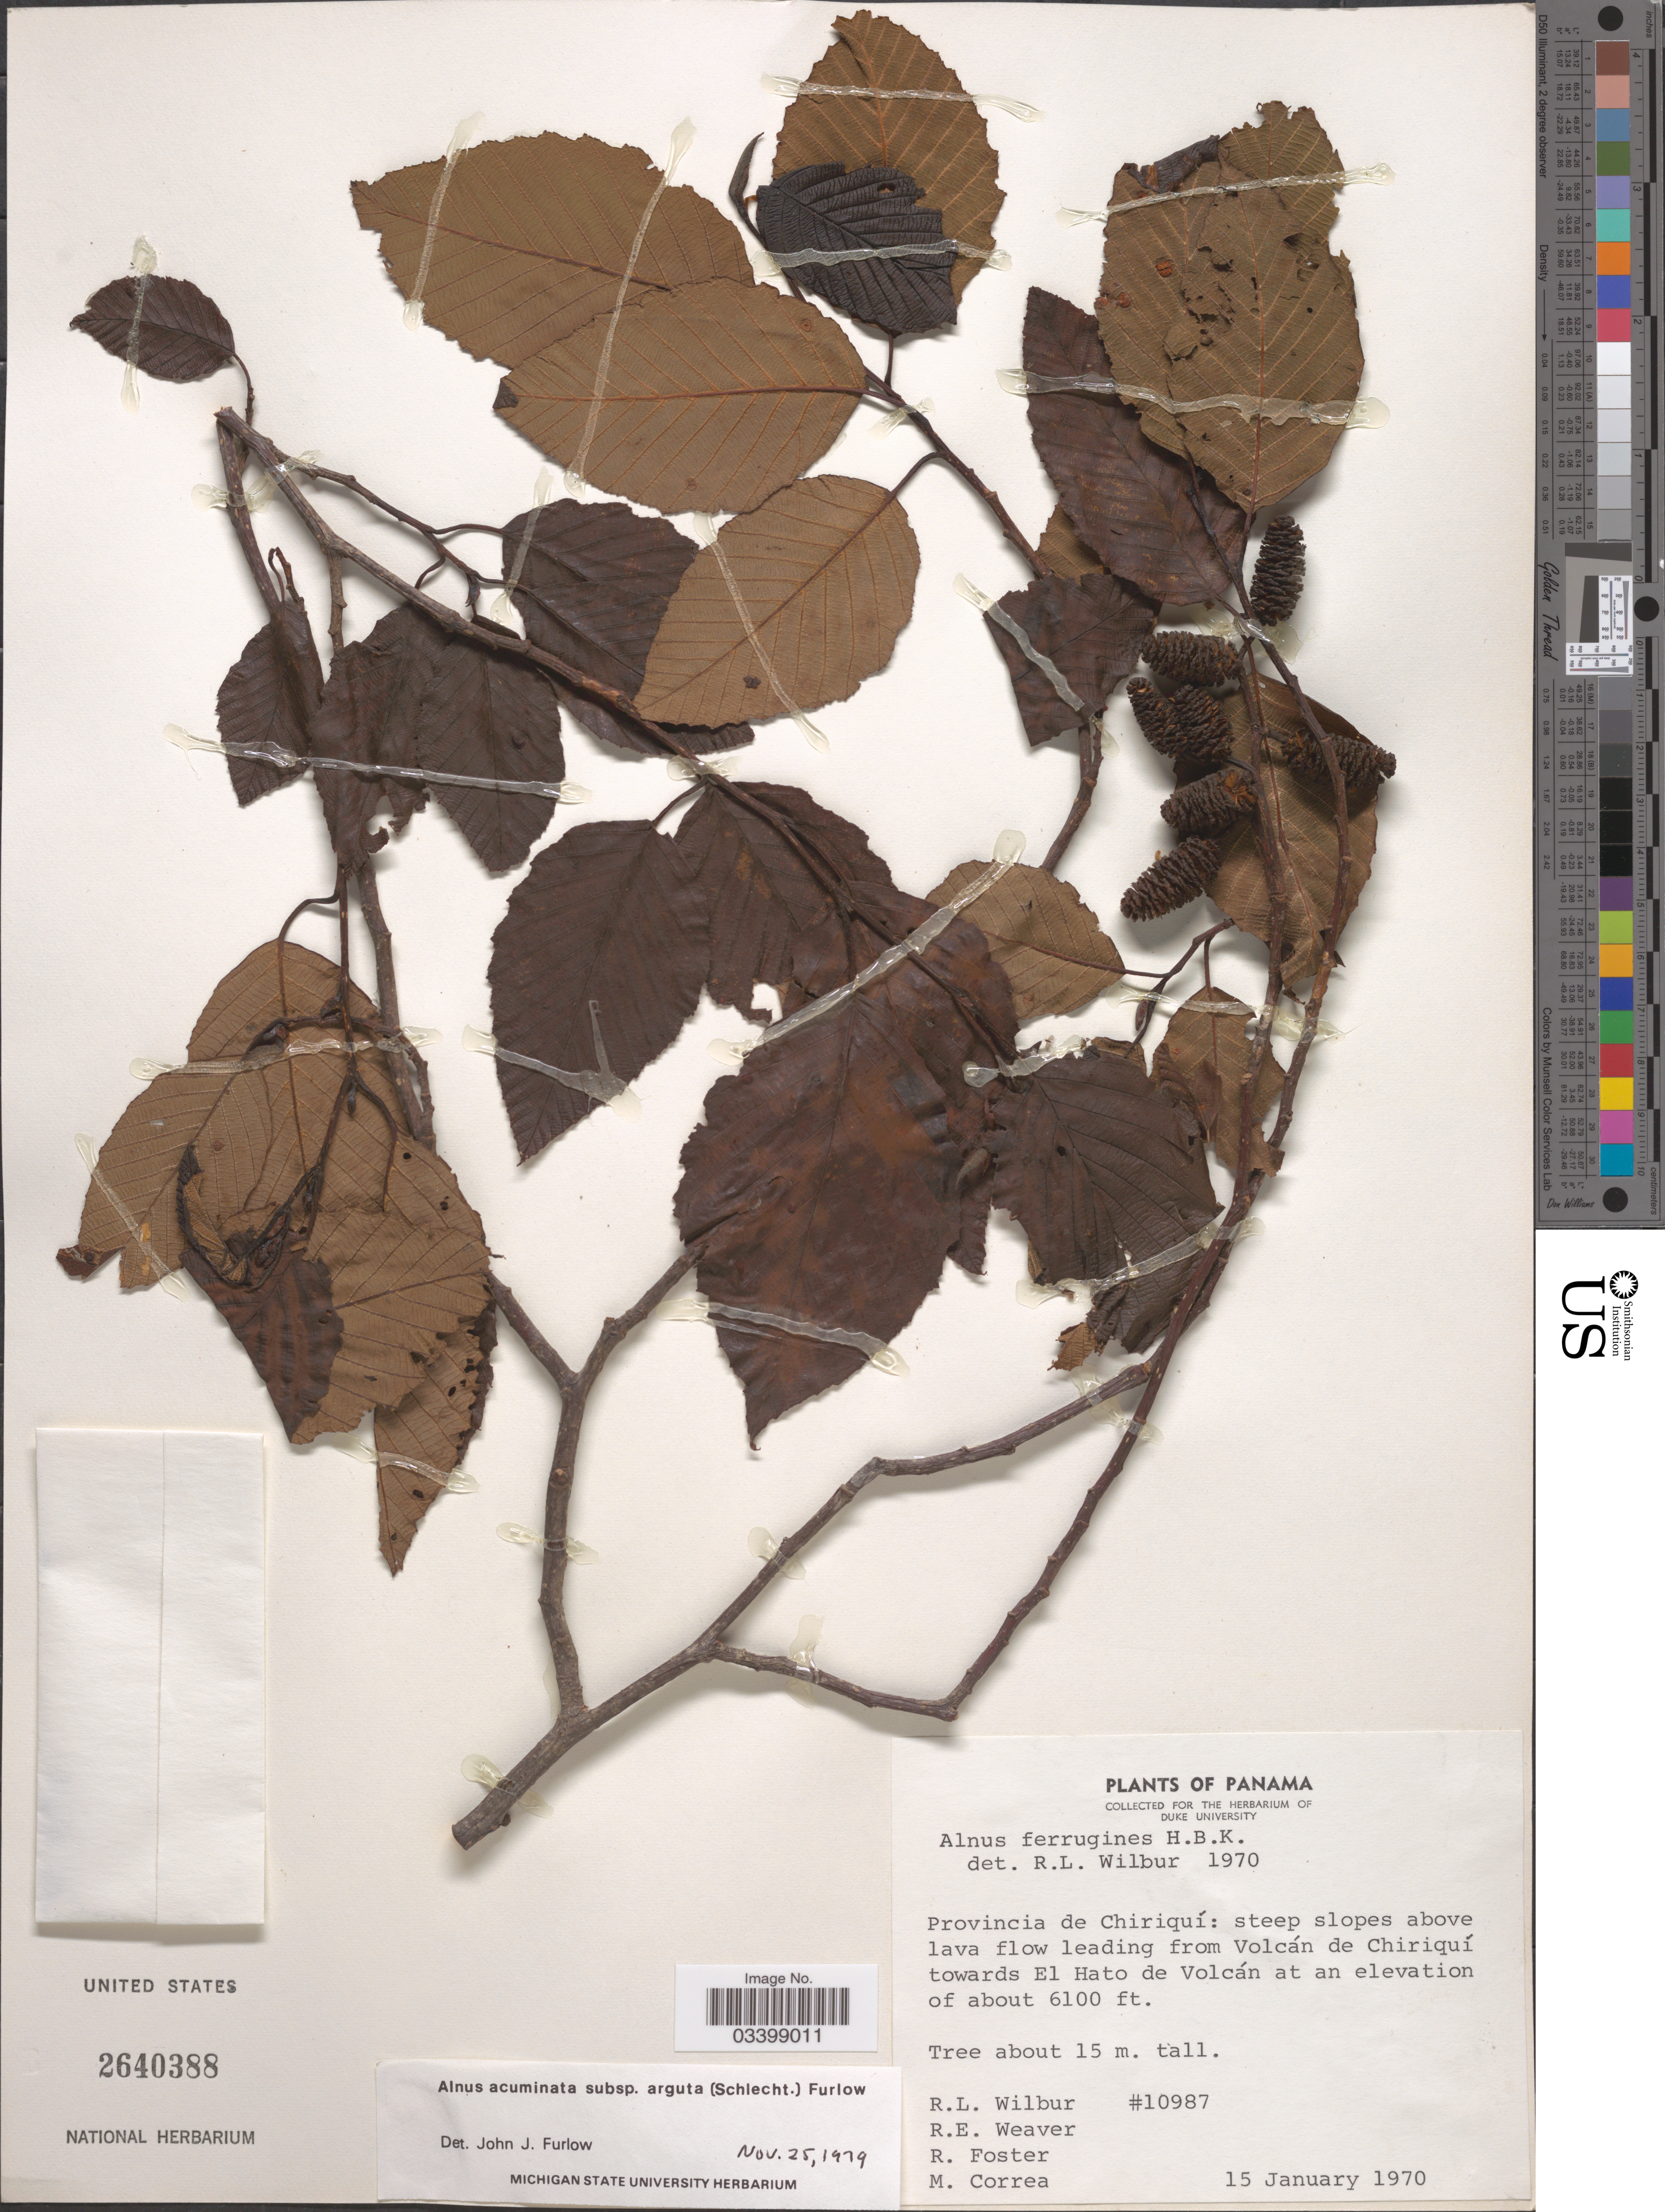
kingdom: Plantae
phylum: Tracheophyta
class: Magnoliopsida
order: Fagales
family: Betulaceae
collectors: R. L. Wilbur, R. E. Weaver, R. Foster & M. Correa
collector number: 10987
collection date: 1970-01-15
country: Panama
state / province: Chiriqui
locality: Provincia de Chiriquí: steep slopes above lava flow leading from Volcán de Chiriquí towards El Hato de Volcán.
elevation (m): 1859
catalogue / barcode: US 2640388